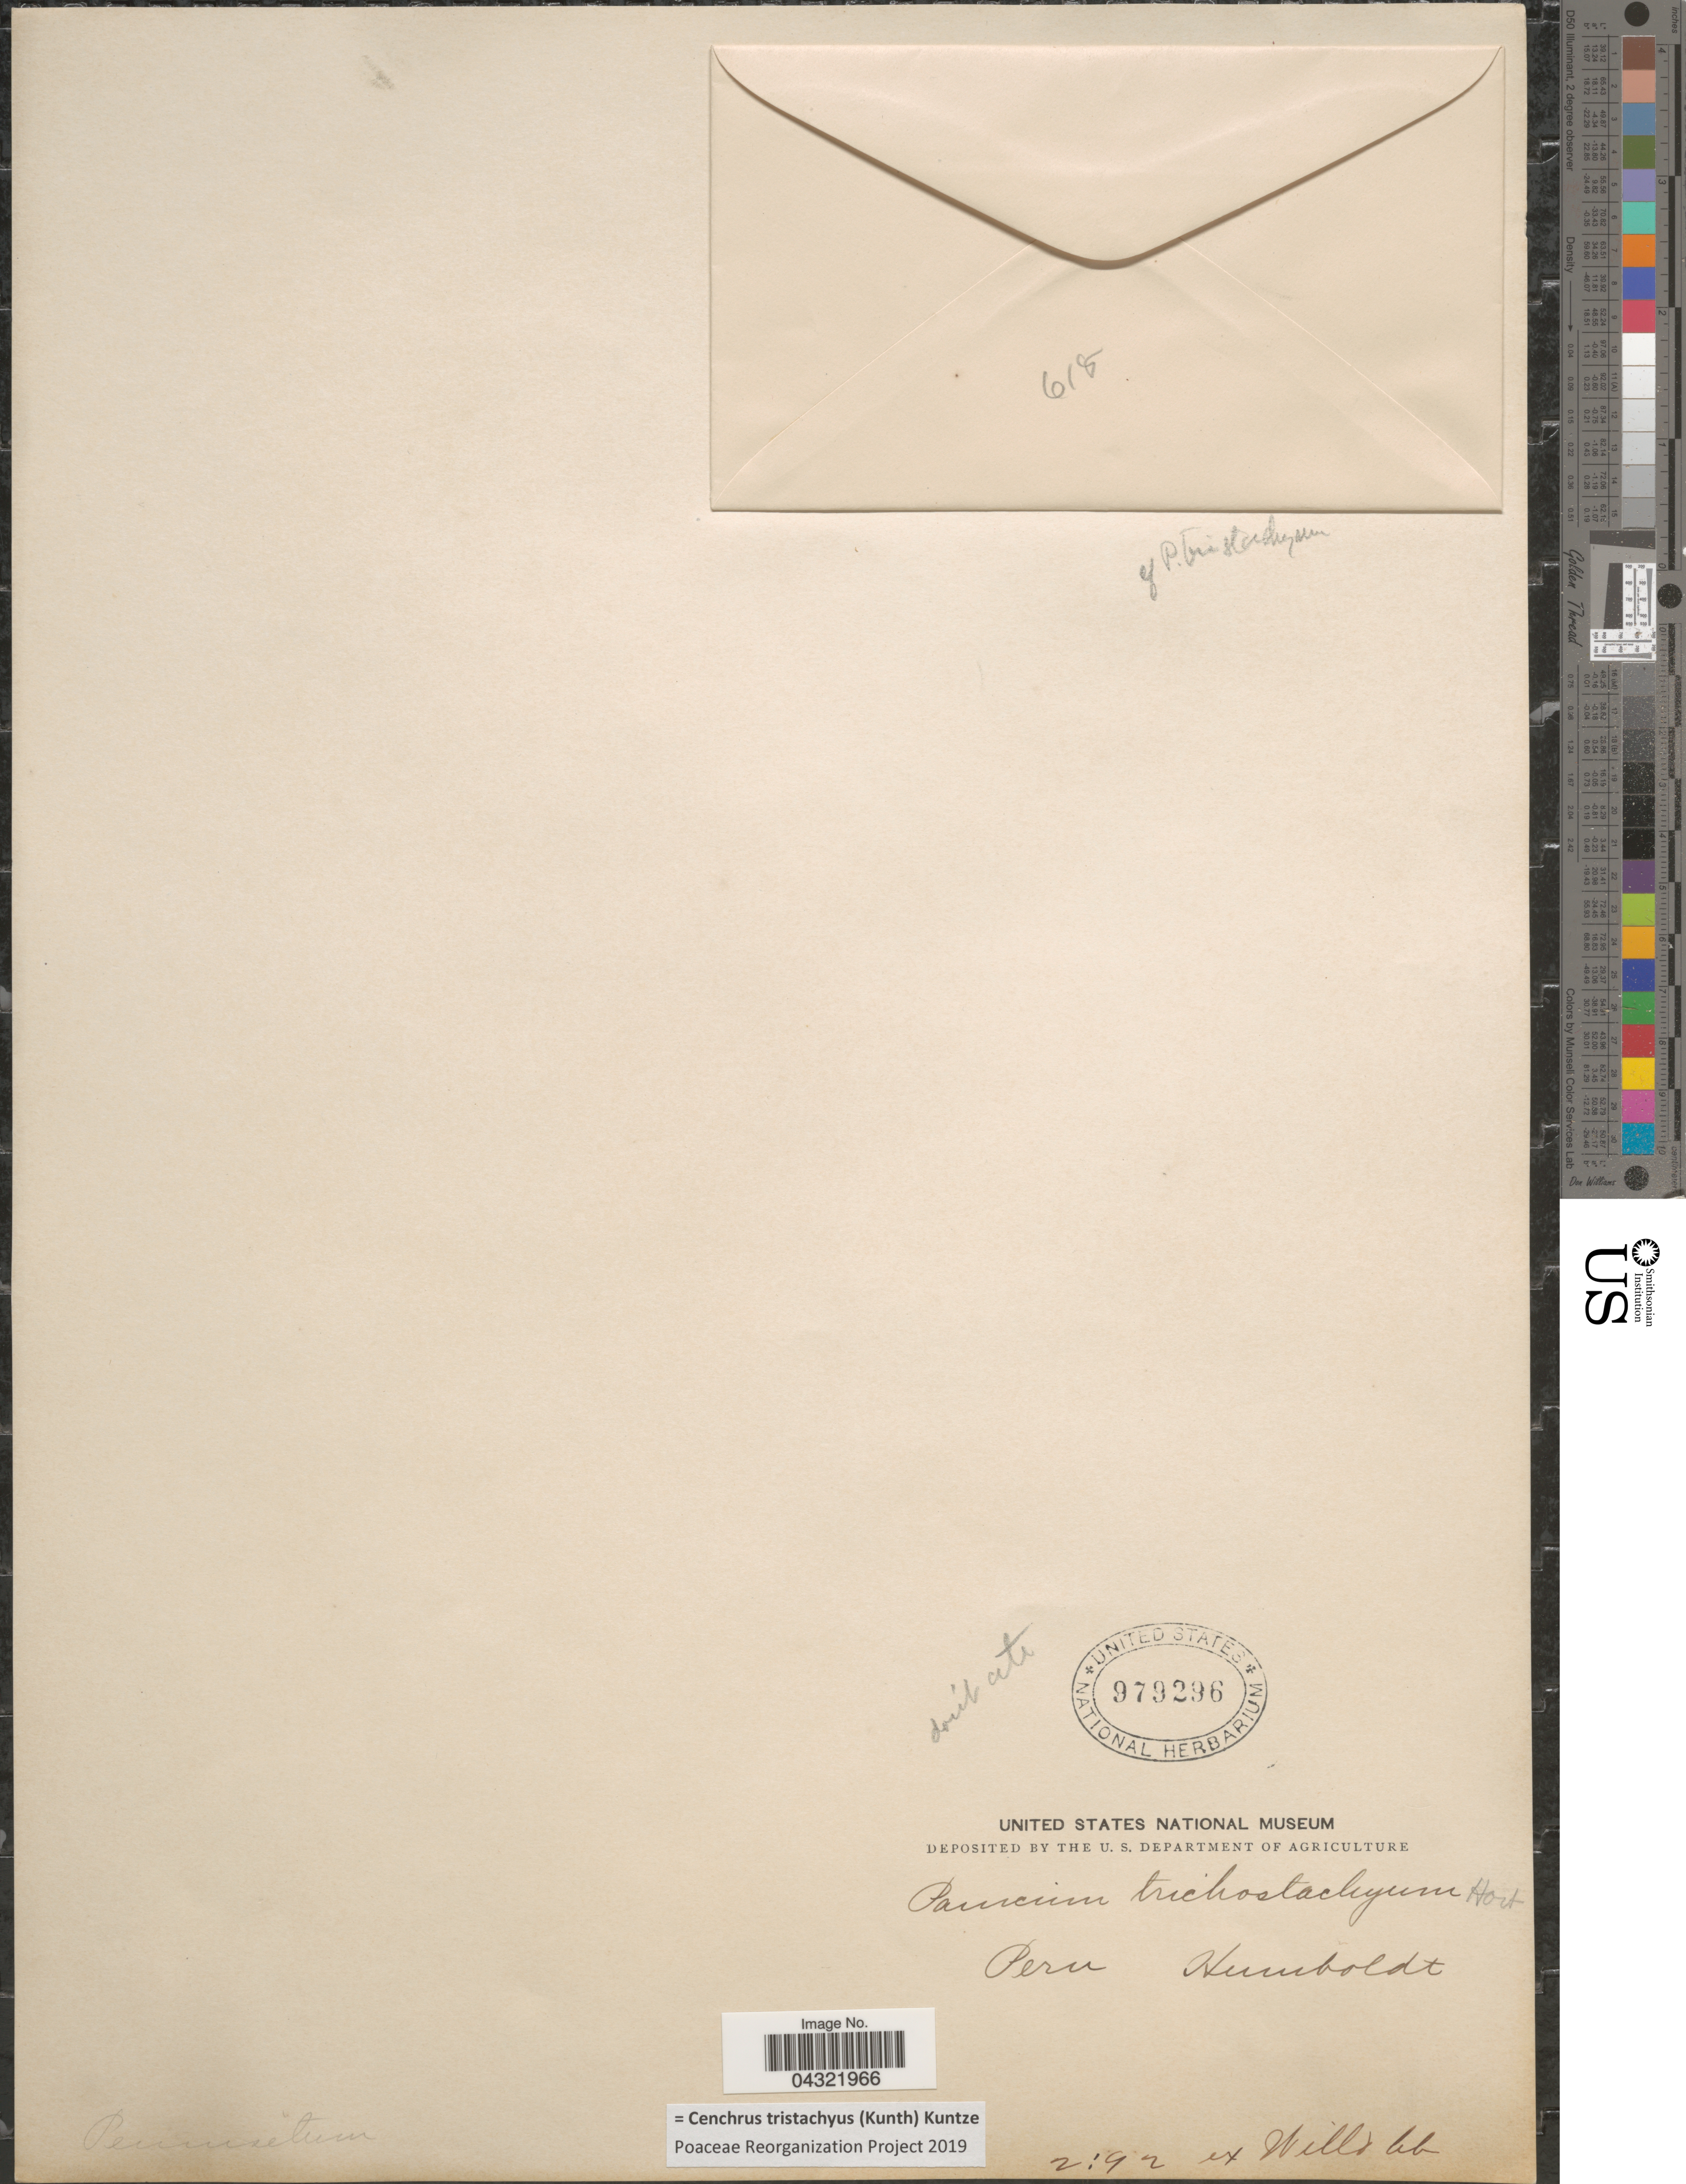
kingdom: Plantae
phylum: Tracheophyta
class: Liliopsida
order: Poales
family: Poaceae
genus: Cenchrus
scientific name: Cenchrus tristachyus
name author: (Kunth) Kuntze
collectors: -. Humboldt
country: Peru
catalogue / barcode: US 979296